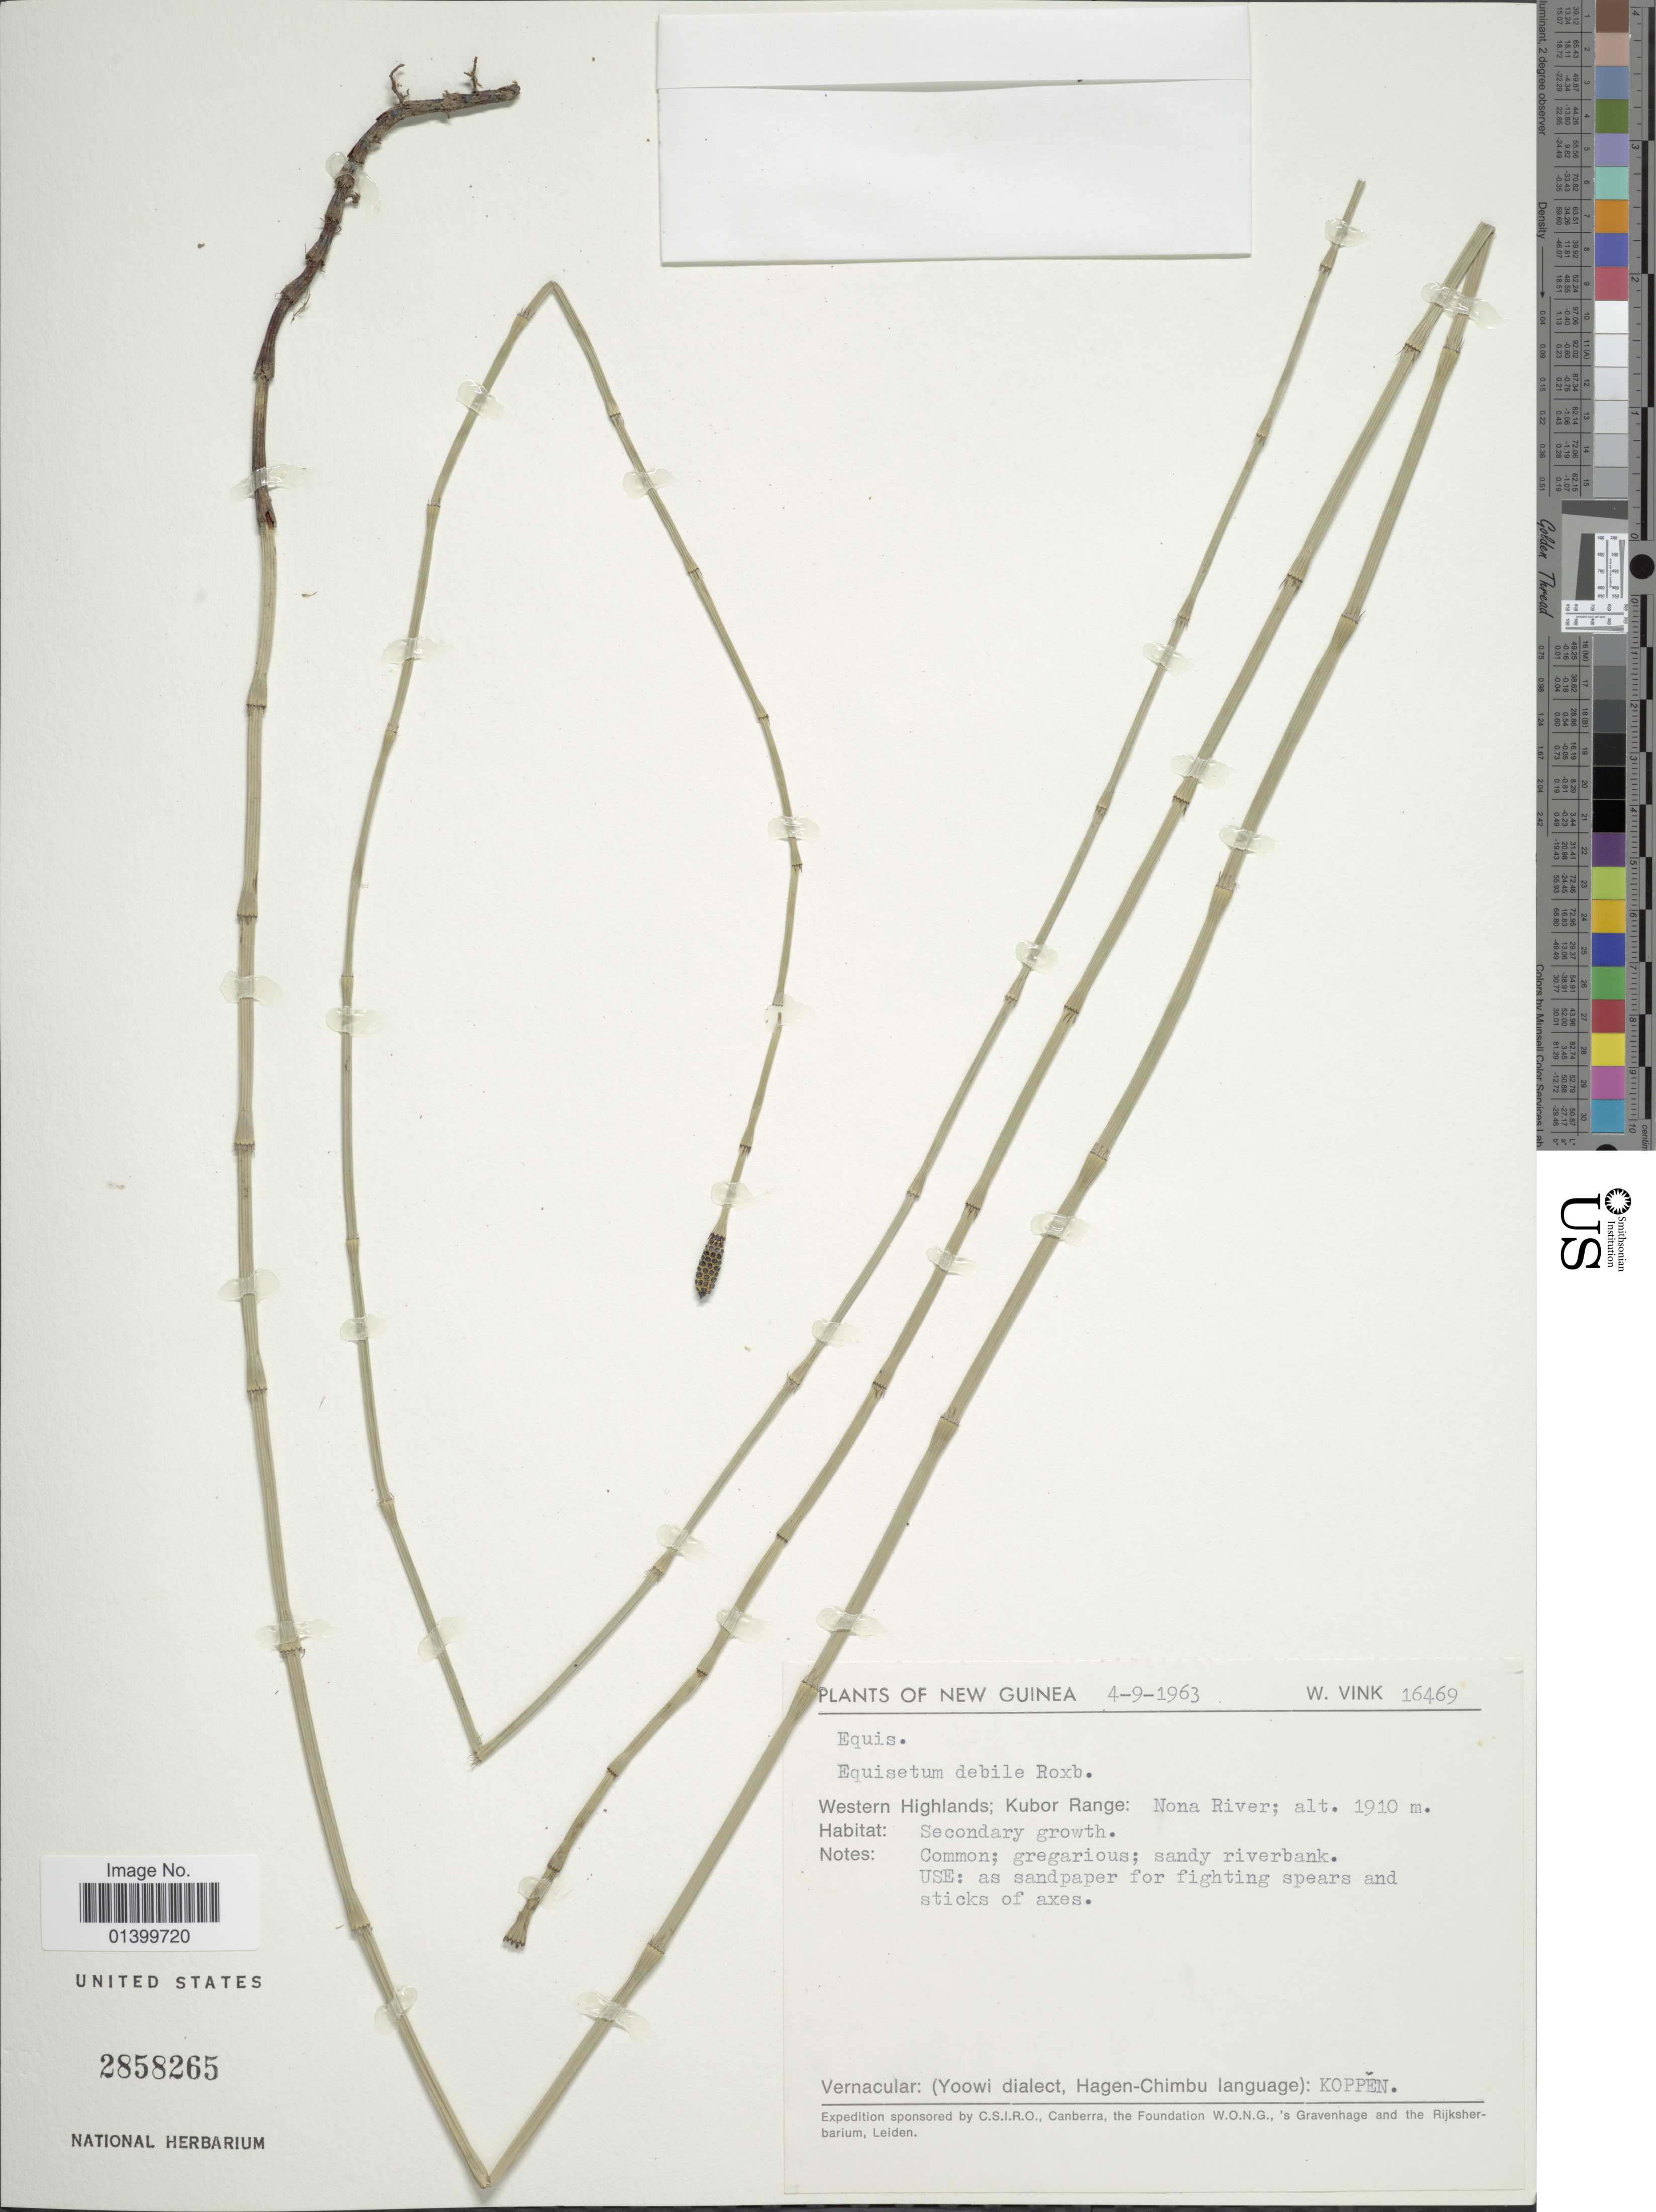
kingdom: Plantae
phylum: Tracheophyta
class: Polypodiopsida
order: Equisetales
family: Equisetaceae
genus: Equisetum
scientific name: Equisetum ramosissimum subsp. debile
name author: (Roxb. ex Vaucher) Hauke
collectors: W. Vink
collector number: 16469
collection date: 1963-09-04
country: Papua New Guinea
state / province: Western Highlands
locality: Western Highlands; Kubor Range: Nona River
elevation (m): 1910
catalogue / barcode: US 2858265